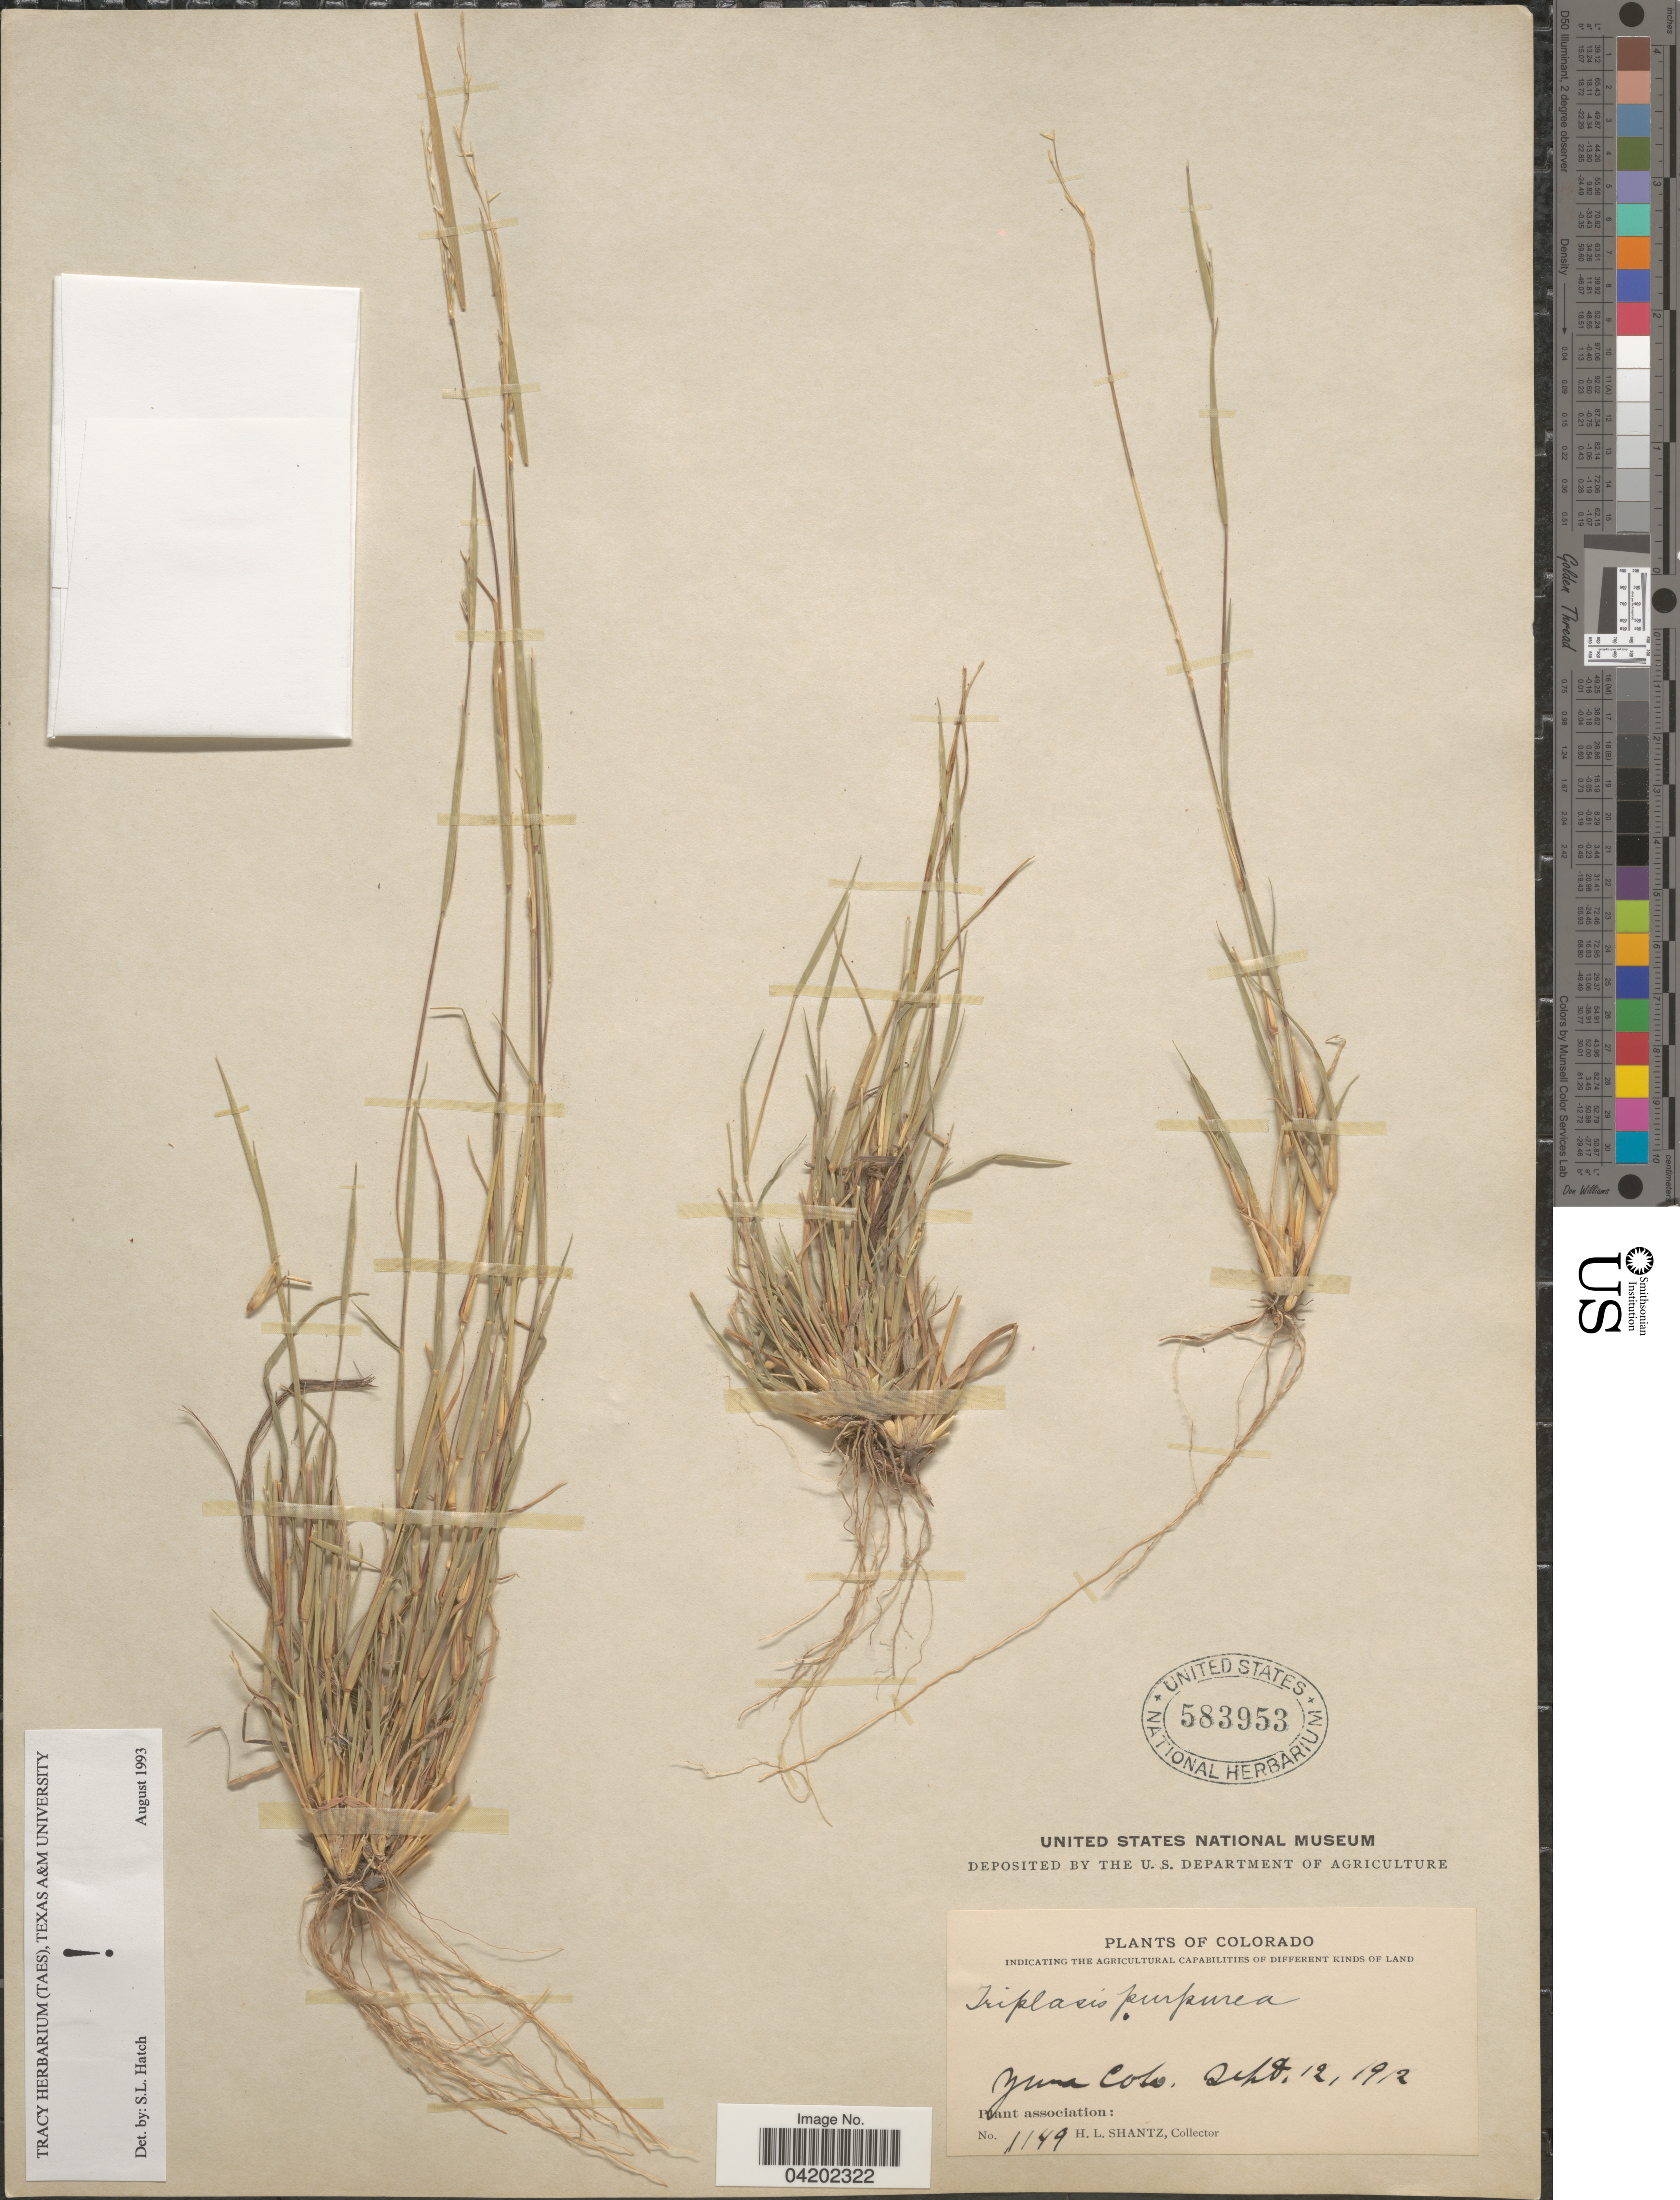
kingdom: Plantae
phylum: Tracheophyta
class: Liliopsida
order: Poales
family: Poaceae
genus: Triplasis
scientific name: Triplasis purpurea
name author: (Walter) Chapm.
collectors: H. Shantz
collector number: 1149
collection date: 1912-09-02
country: United States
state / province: Colorado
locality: Yuma.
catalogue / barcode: US 583953